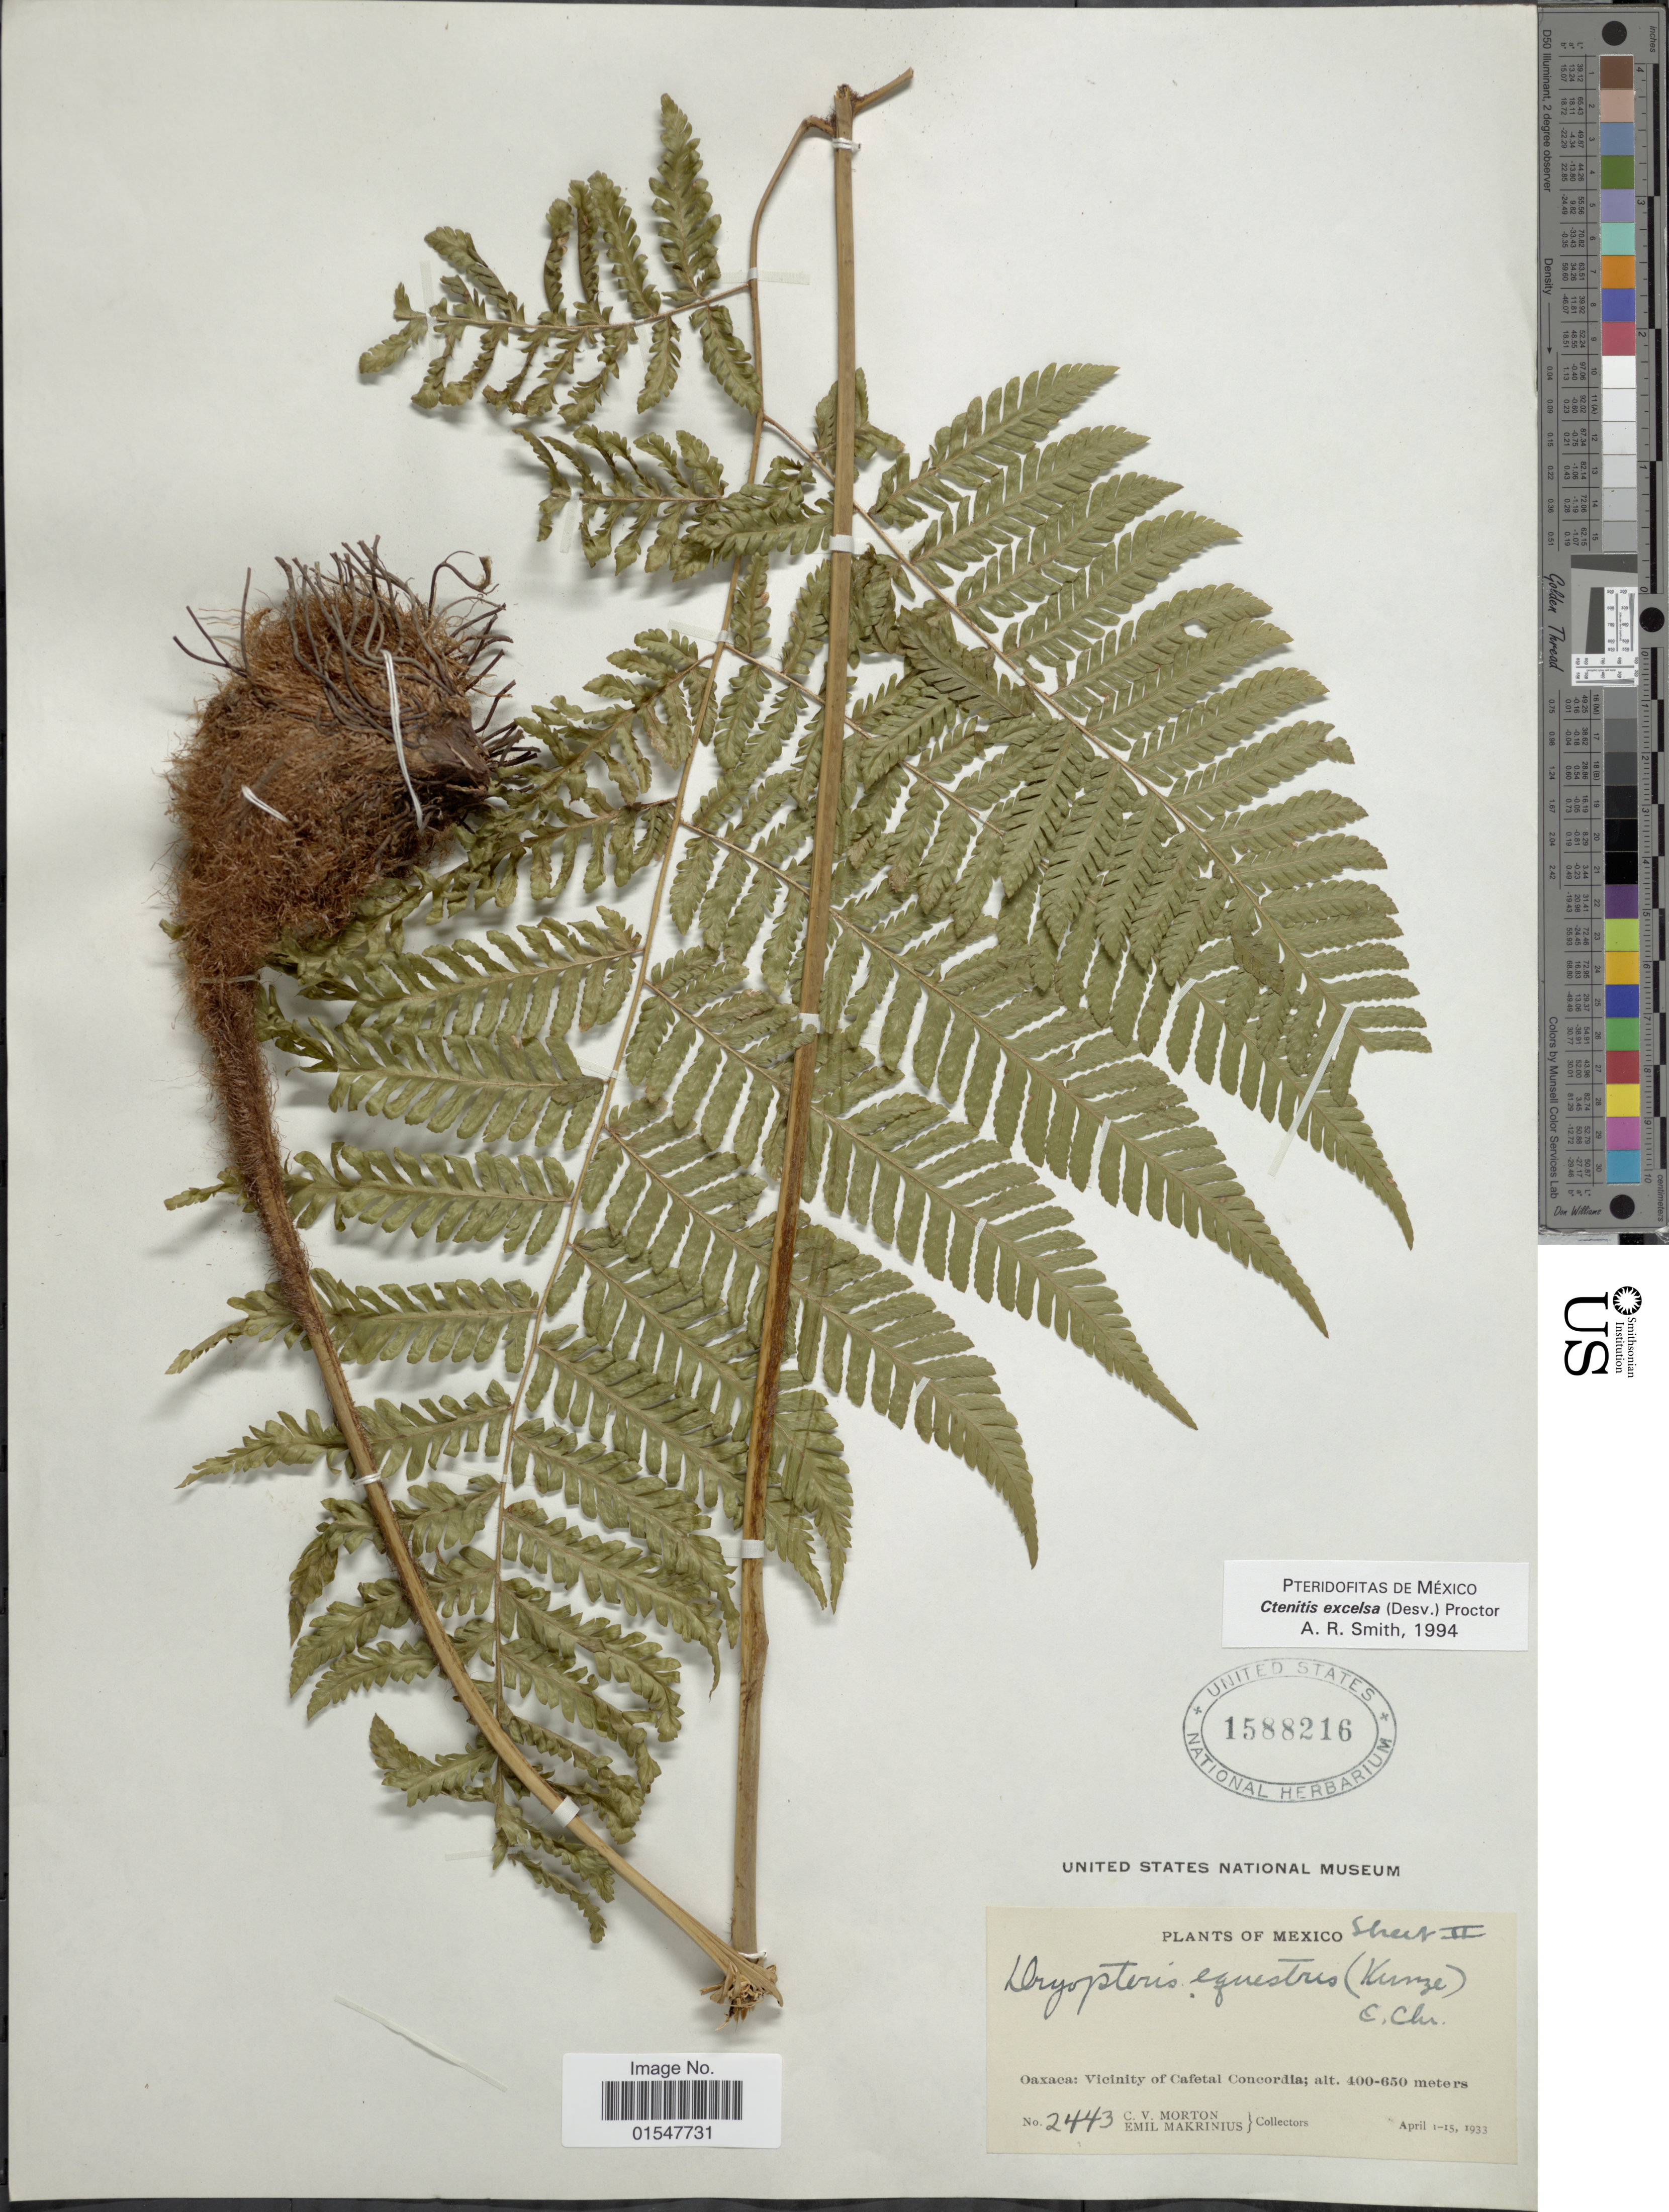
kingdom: Plantae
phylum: Tracheophyta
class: Polypodiopsida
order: Polypodiales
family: Dryopteridaceae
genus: Ctenitis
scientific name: Ctenitis excelsa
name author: (Desv.) Proctor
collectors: C. V. Morton & E. Makrinius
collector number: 2443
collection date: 1933-04-01/1933-04-15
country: Mexico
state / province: Oaxaca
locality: Oaxaca: Vicinity of cafetal Concordia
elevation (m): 400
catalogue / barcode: US 1588216